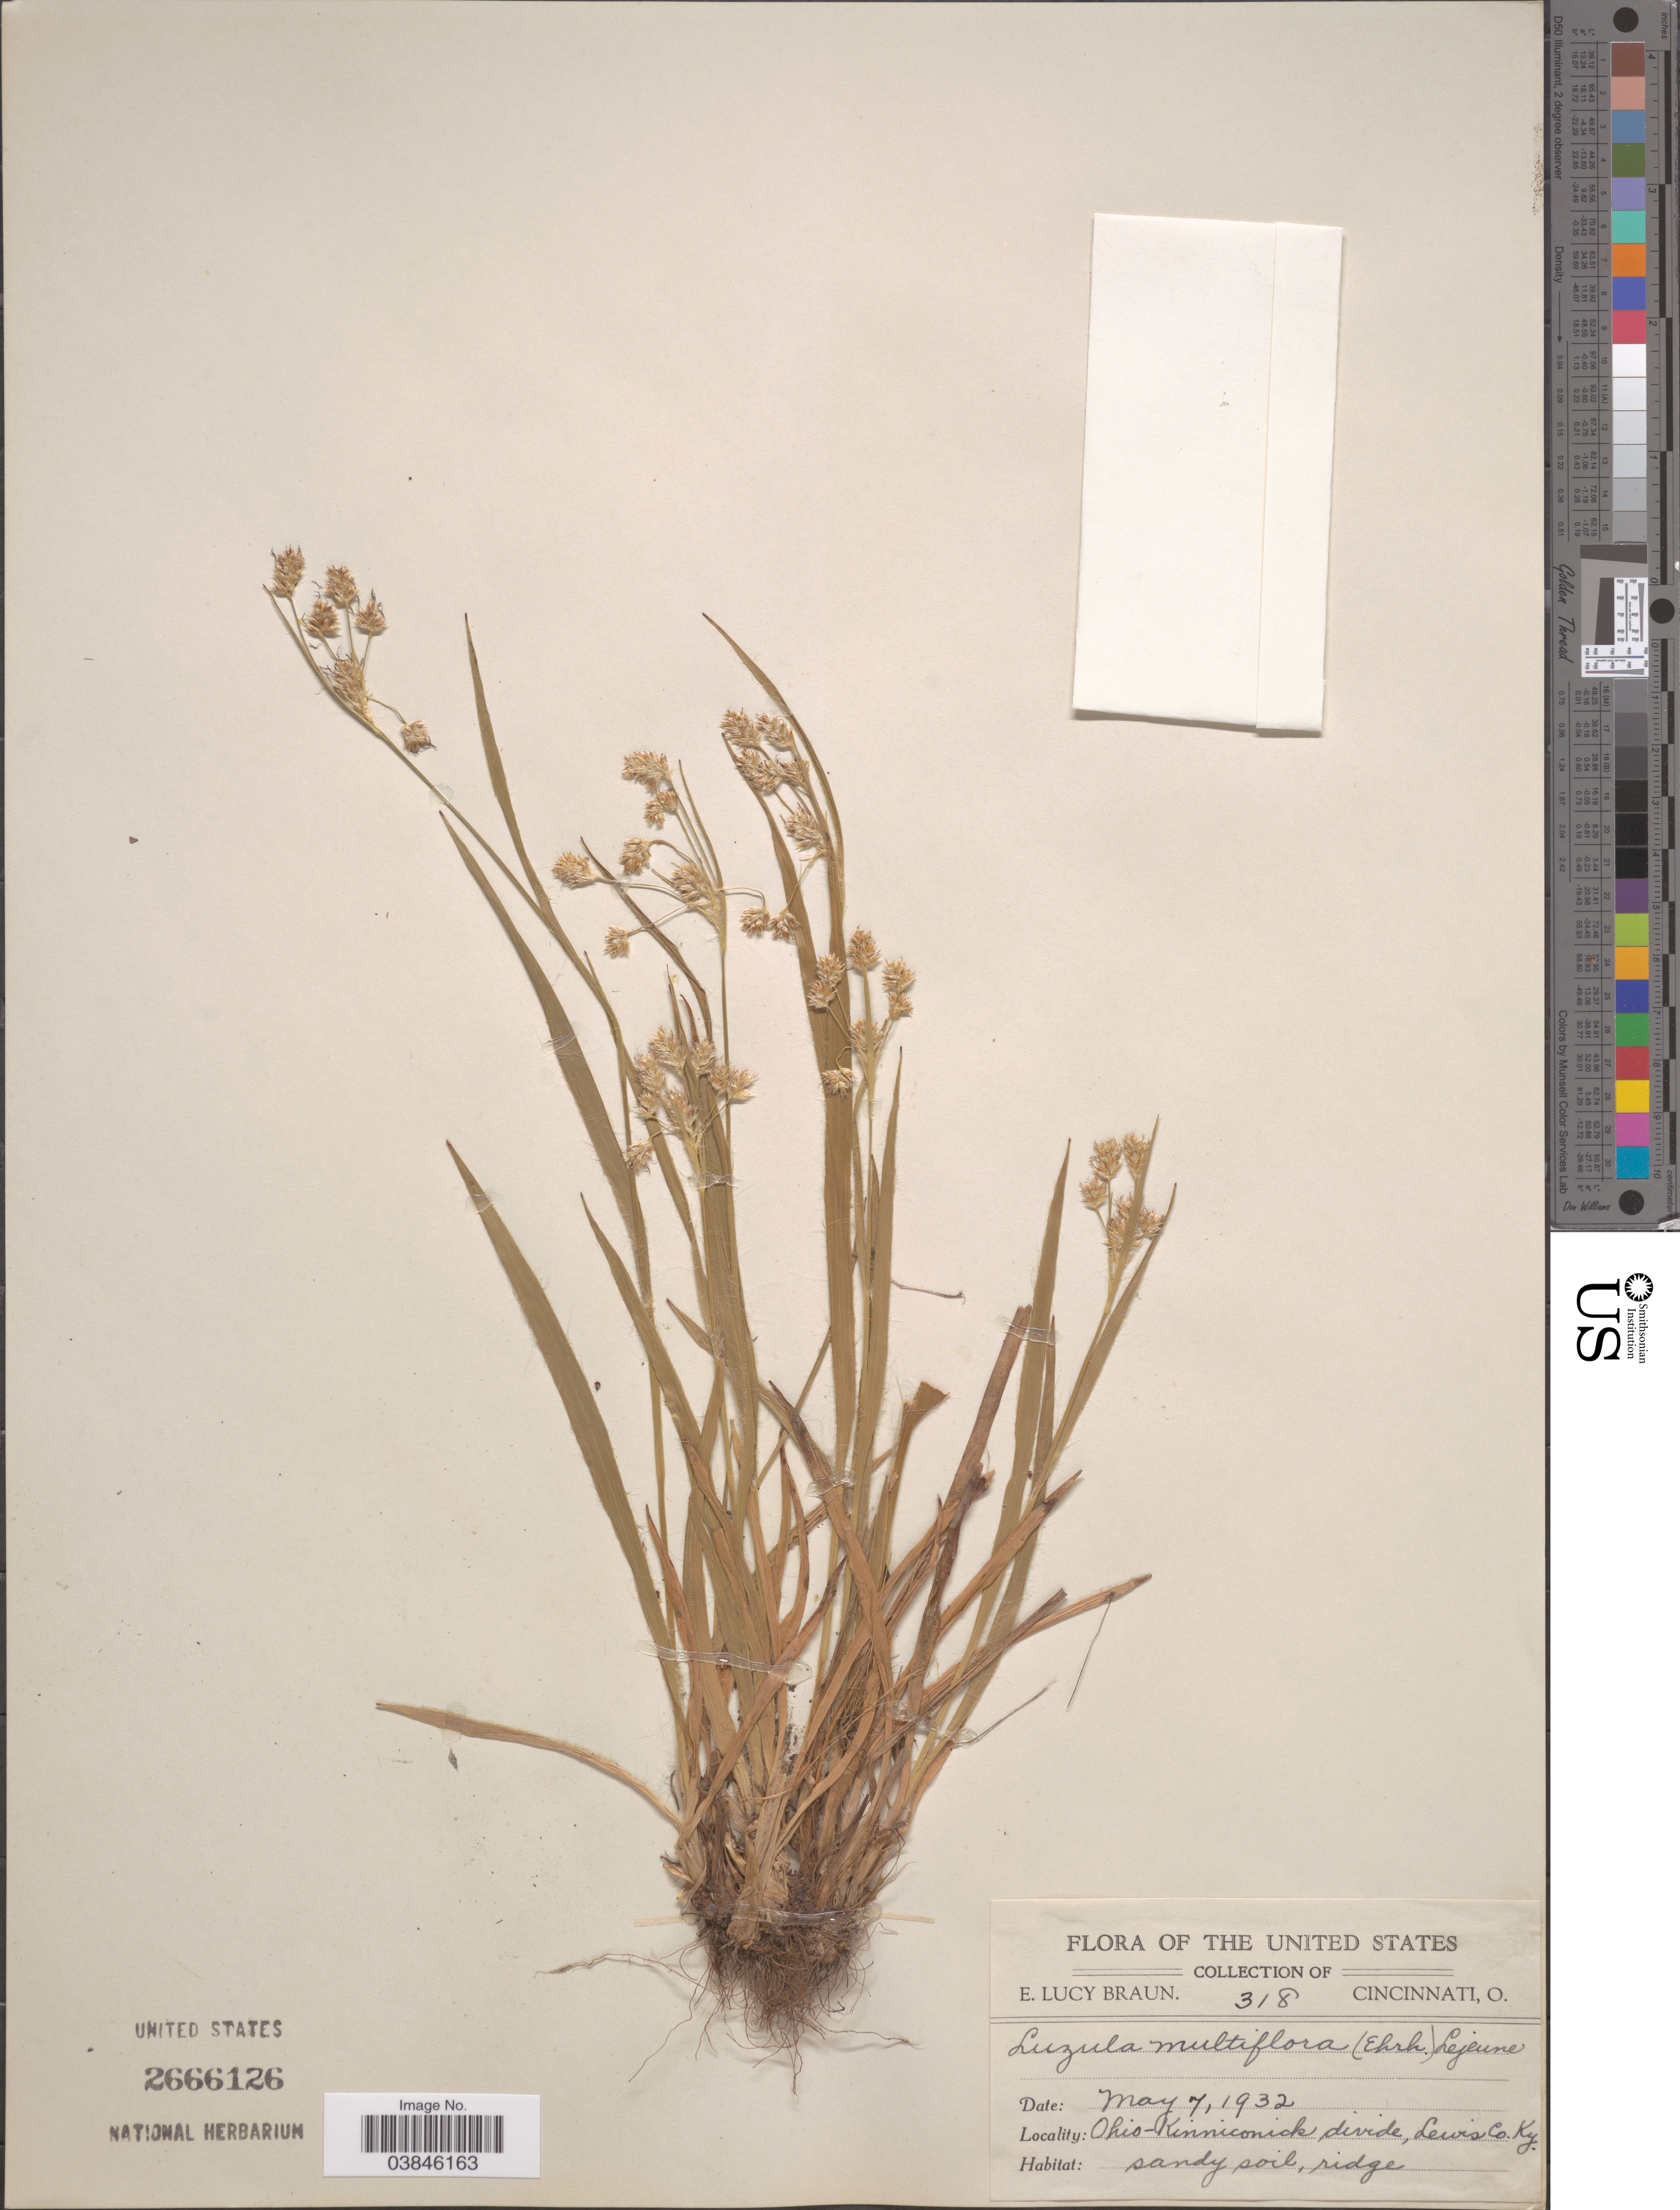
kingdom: Plantae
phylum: Tracheophyta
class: Liliopsida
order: Poales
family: Juncaceae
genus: Luzula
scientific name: Luzula multiflora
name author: (Ehrh.) Lej.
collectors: E. L. Braun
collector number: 318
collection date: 1932-05-07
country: United States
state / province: Kentucky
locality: Ohio-Kinniconick divide, Lewis Co.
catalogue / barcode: US 2666126